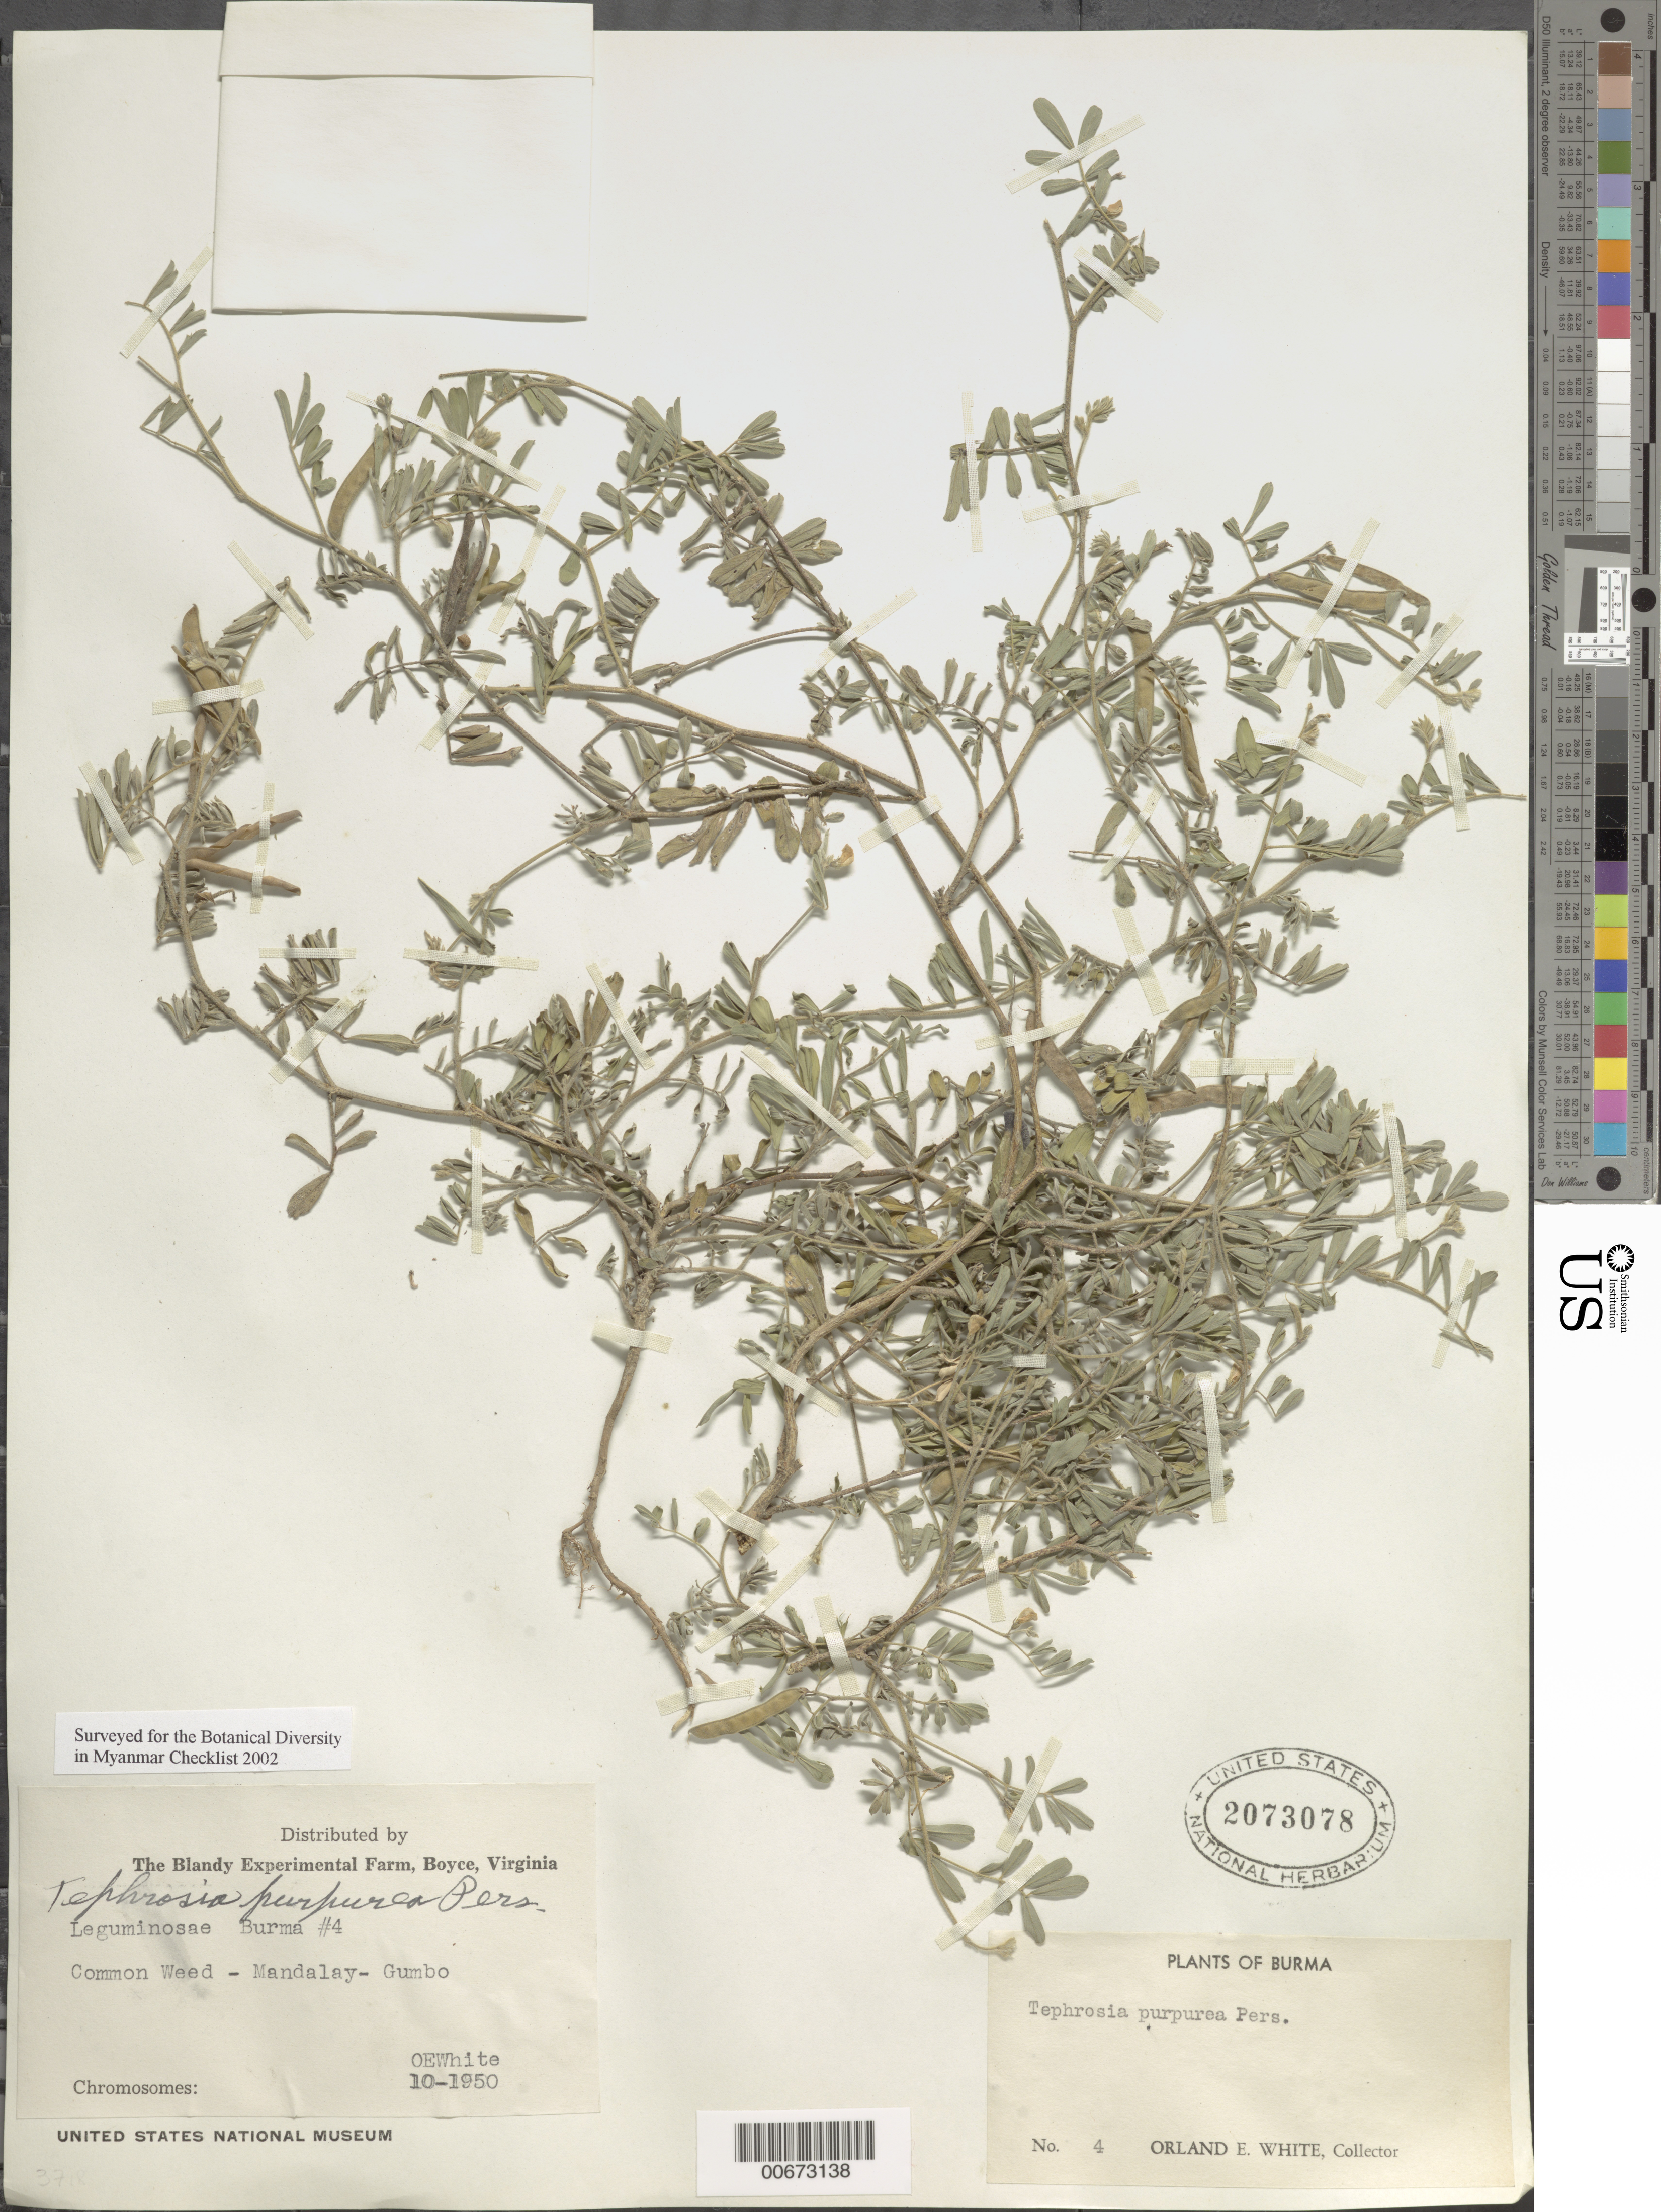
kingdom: Plantae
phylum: Tracheophyta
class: Magnoliopsida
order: Fabales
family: Fabaceae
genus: Tephrosia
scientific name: Tephrosia purpurea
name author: (L.) Pers.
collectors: O. E. White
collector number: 4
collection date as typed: Oct 1950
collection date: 1950-10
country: Myanmar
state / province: Mandalay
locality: Mandalay, Gumbo.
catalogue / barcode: US 2073078